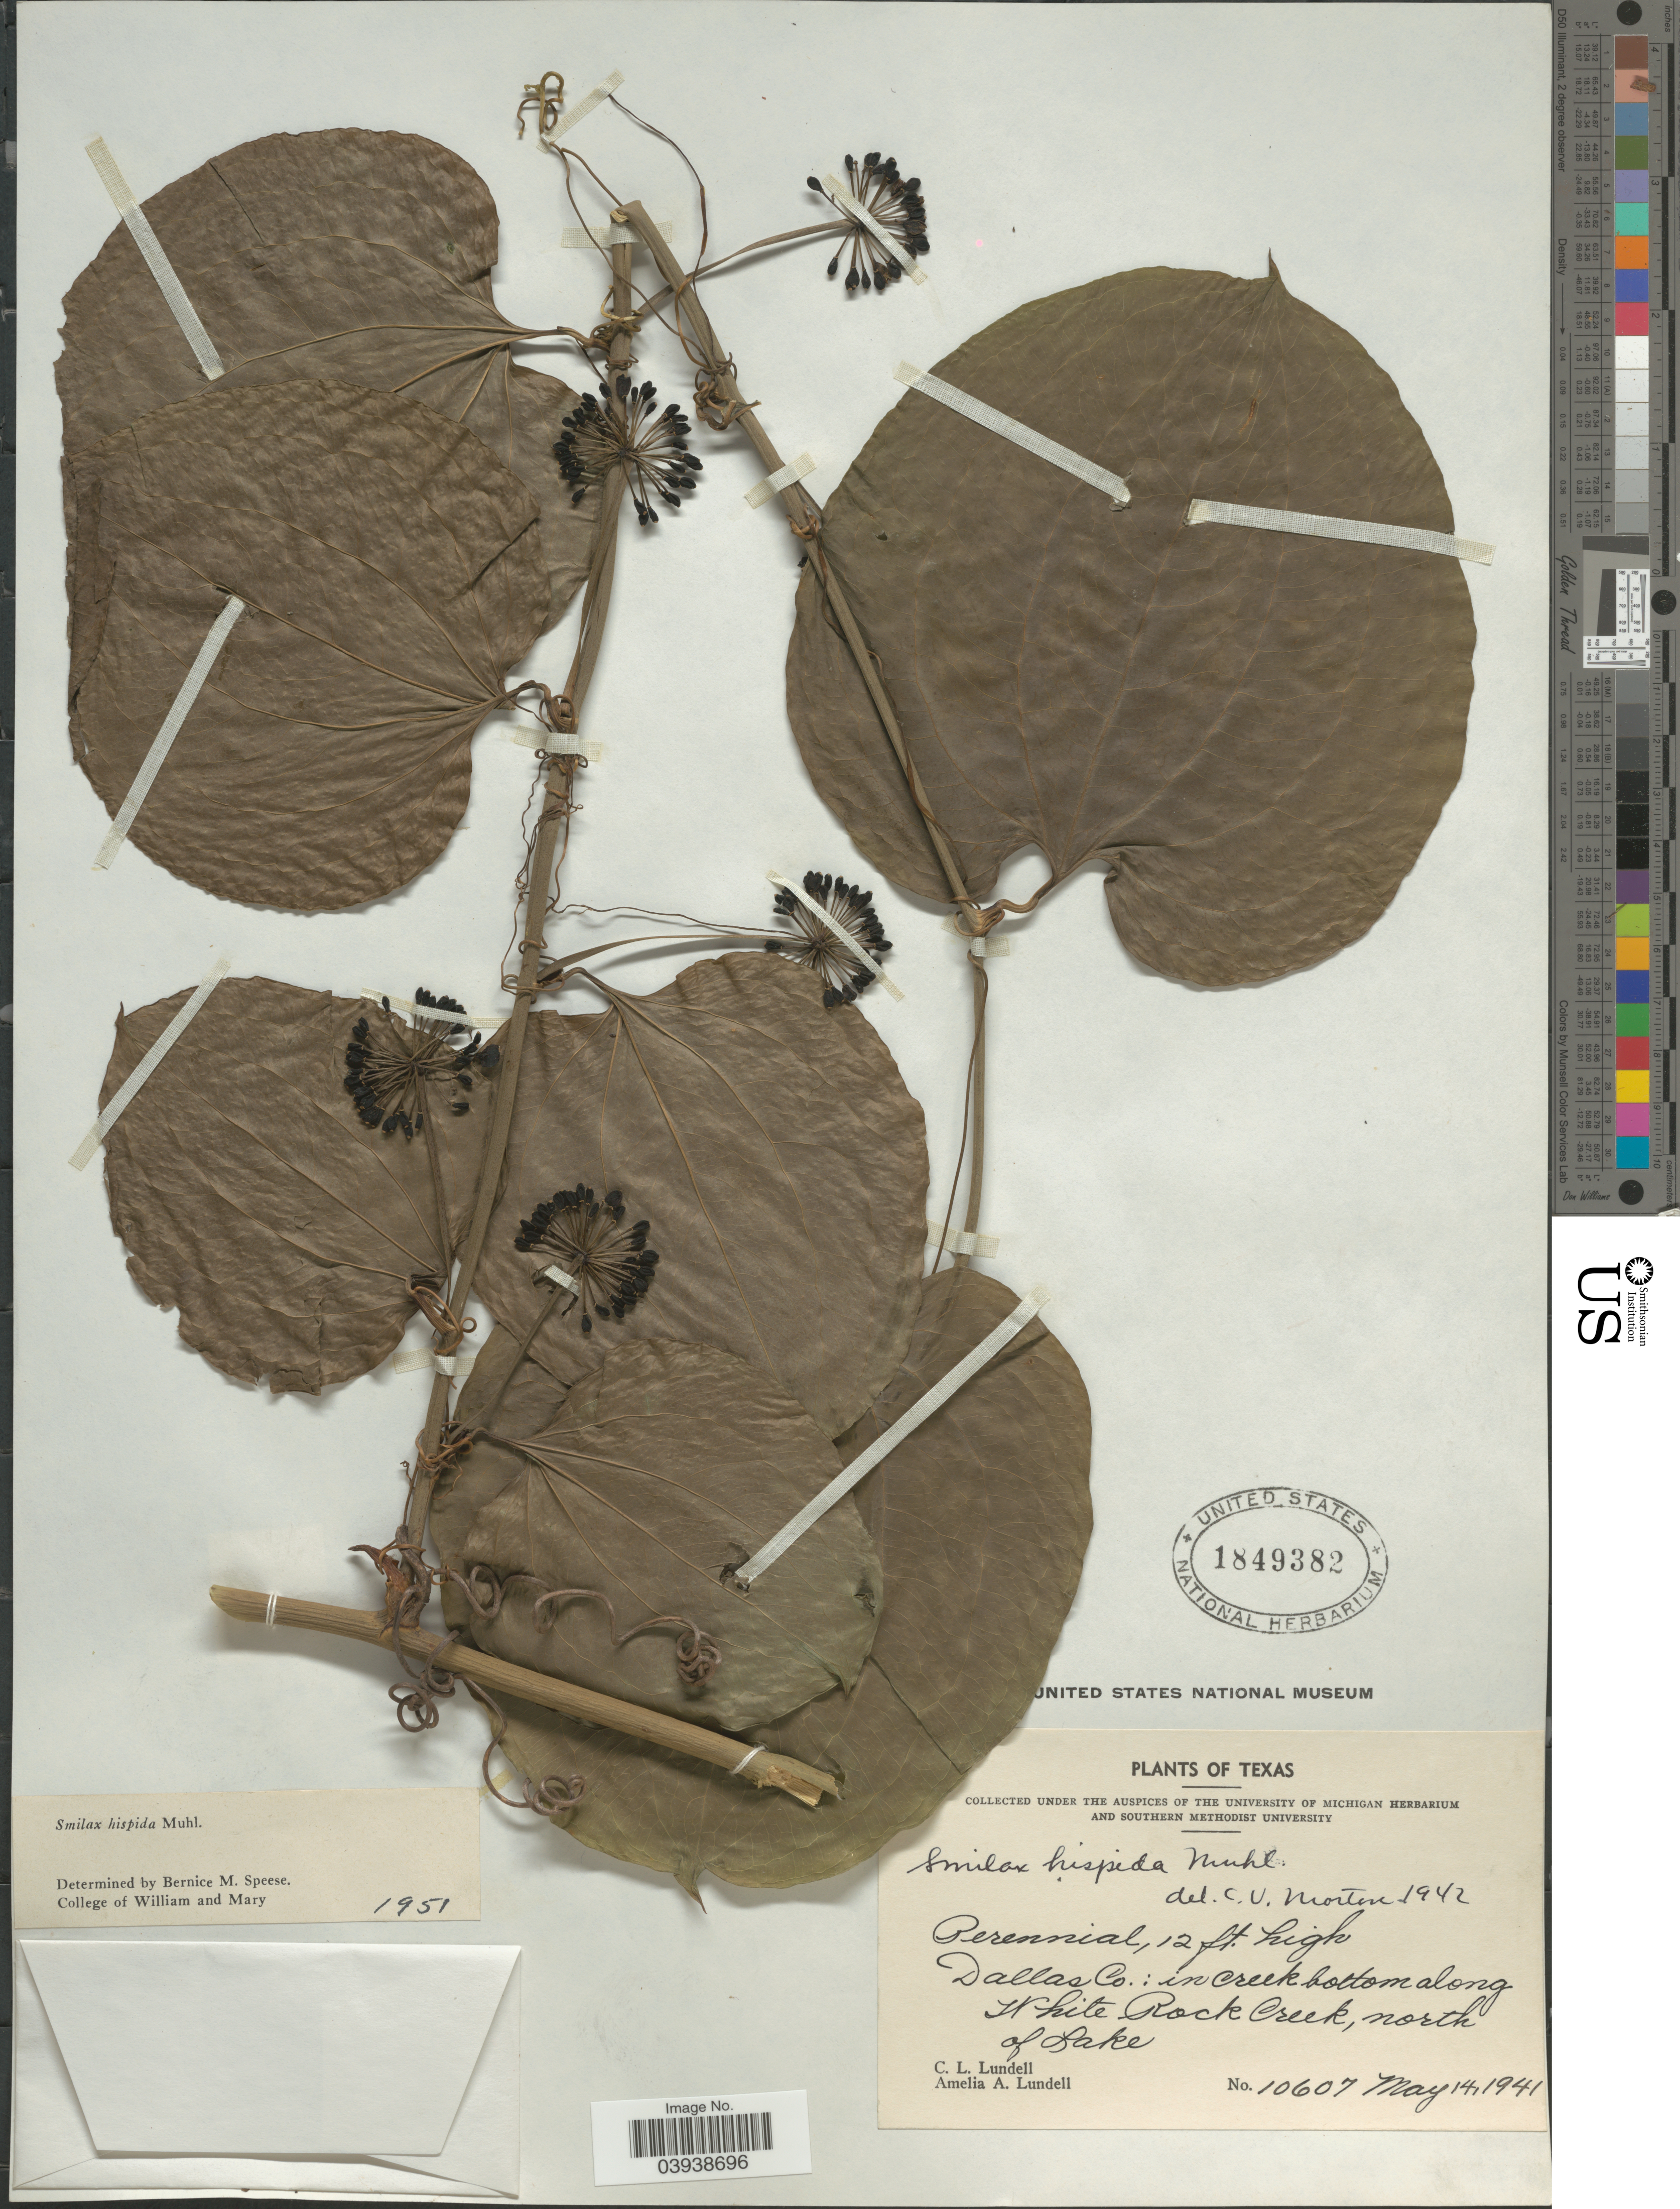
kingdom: Plantae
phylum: Tracheophyta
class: Liliopsida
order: Liliales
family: Smilacaceae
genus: Smilax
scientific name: Smilax hispida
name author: Raf.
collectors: C. L. Lundell & A. A. Lundell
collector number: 10607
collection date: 1941-05-14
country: United States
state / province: Texas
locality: Dallas Co.: in creek bottom along White Rock Creek, north of Lake.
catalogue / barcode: US 1849382